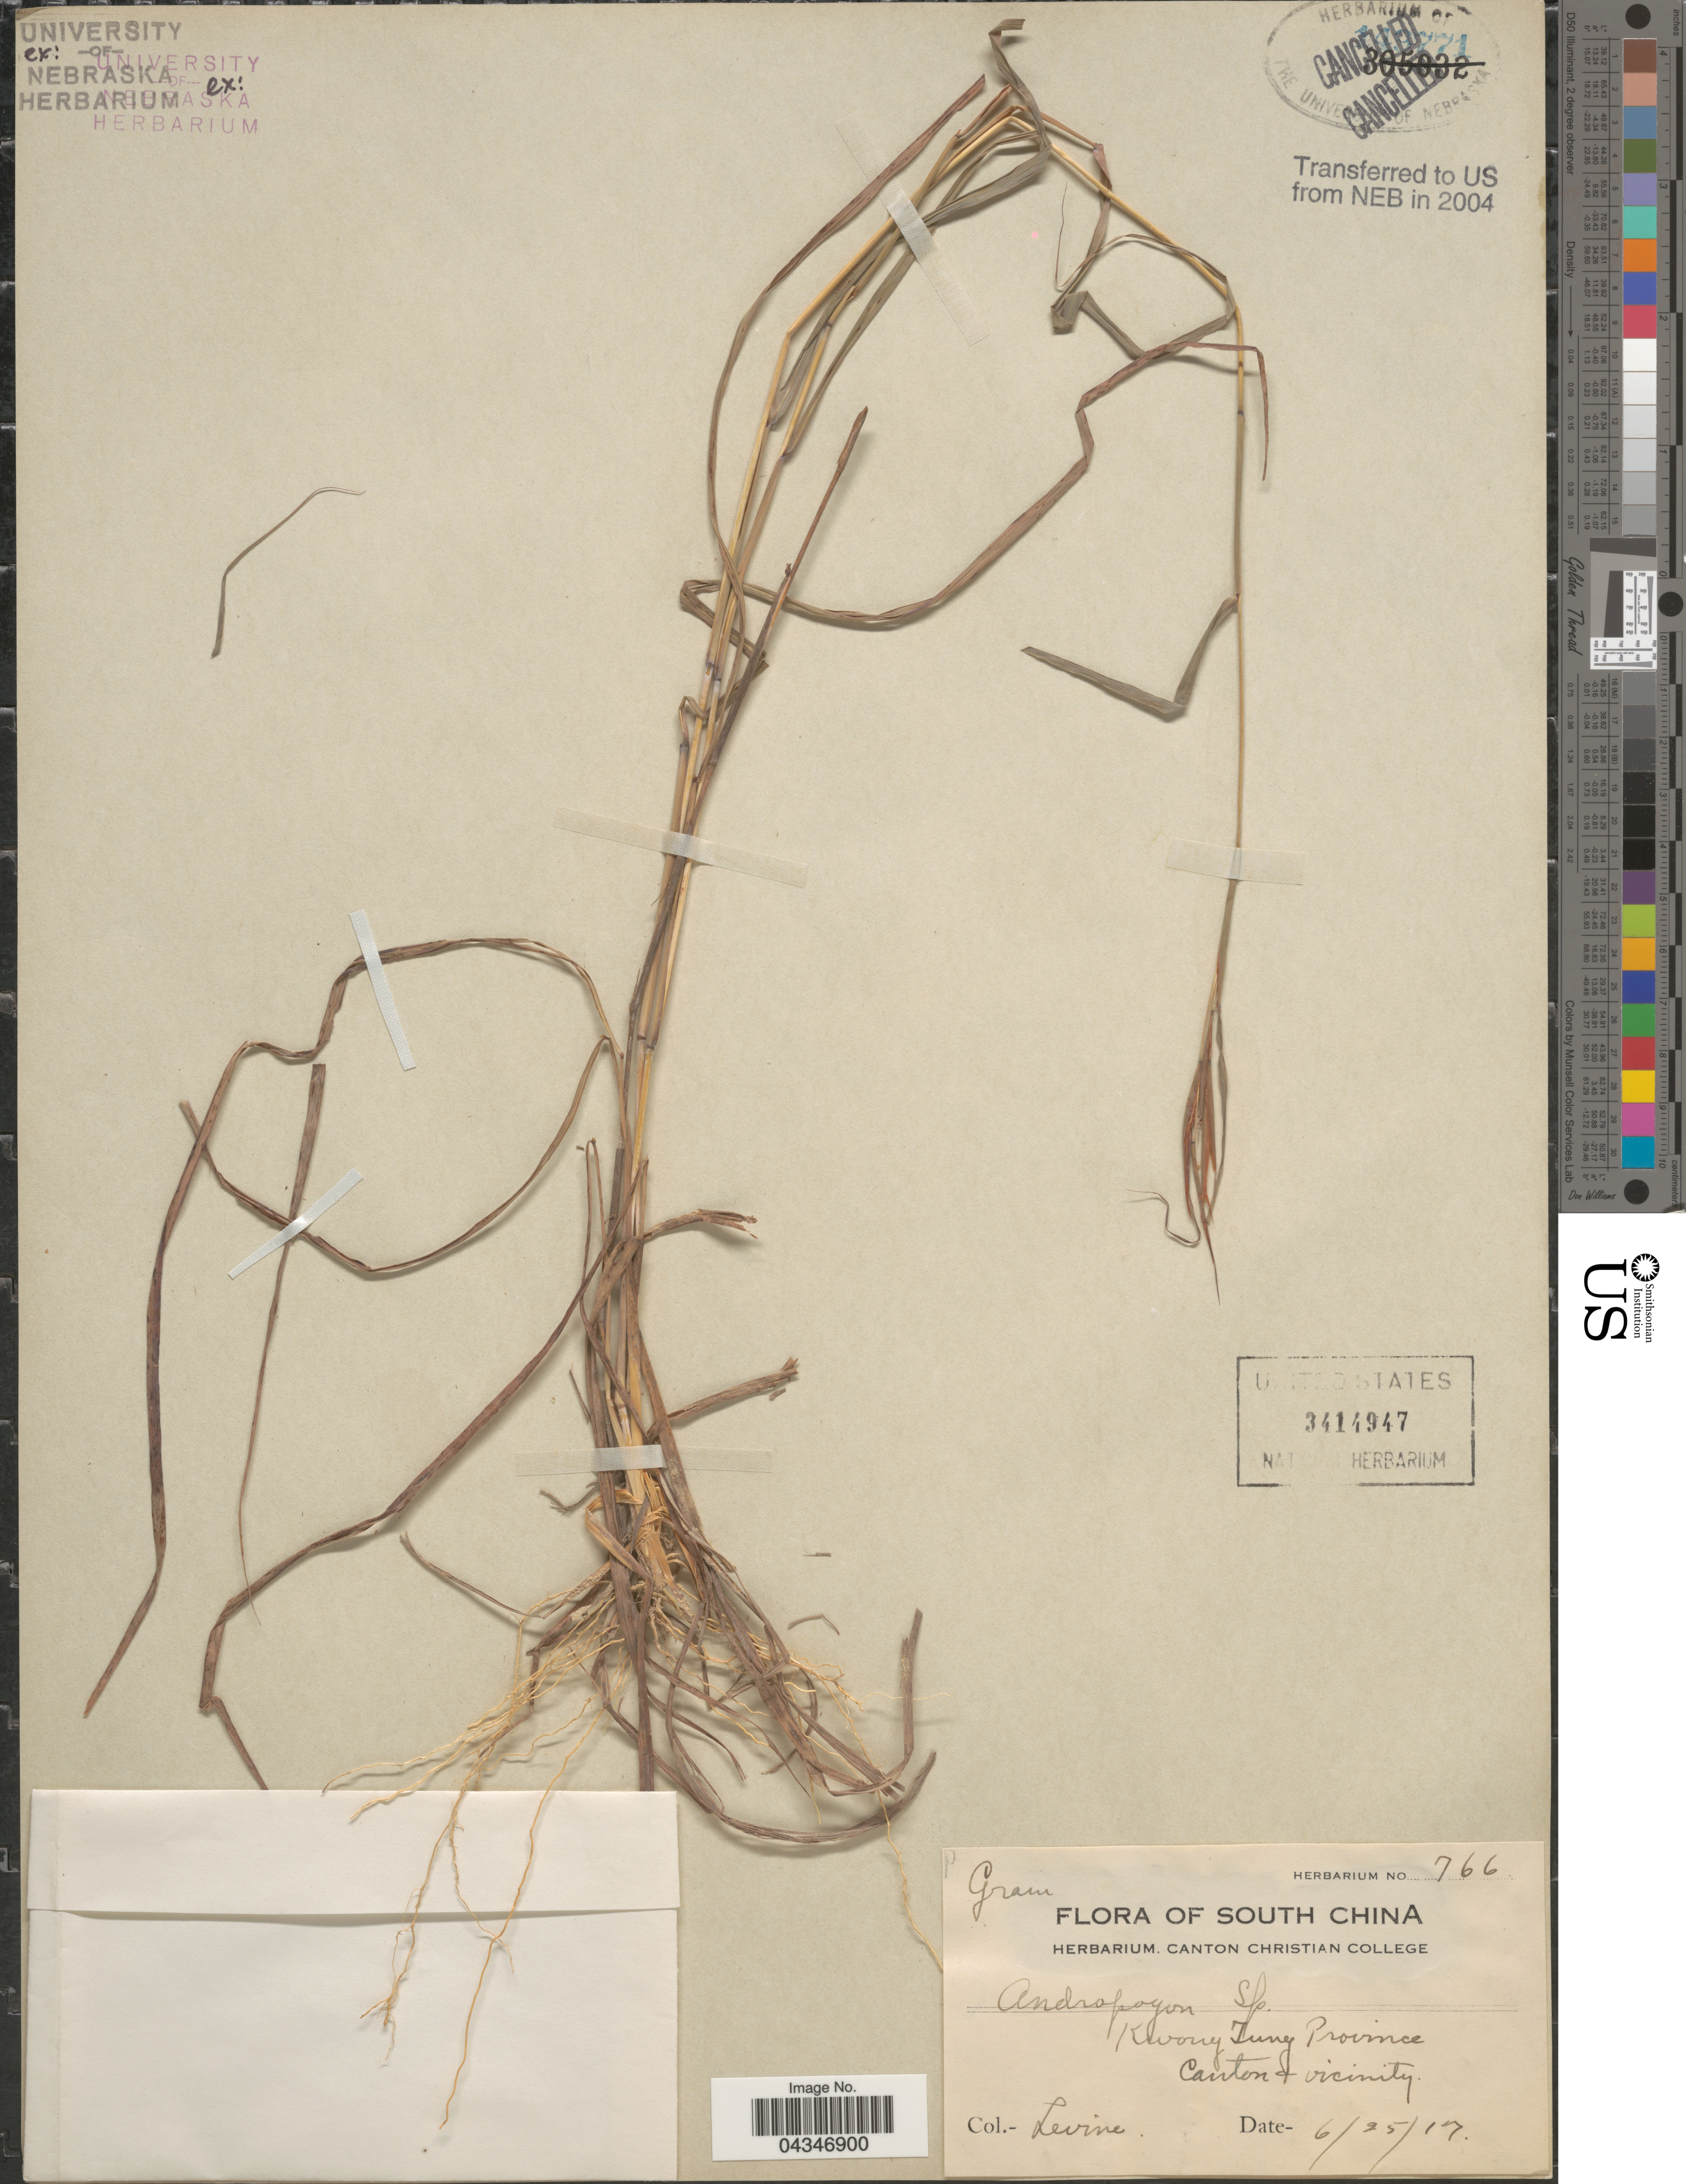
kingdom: Plantae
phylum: Tracheophyta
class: Liliopsida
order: Poales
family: Poaceae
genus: Andropogon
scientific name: Andropogon sp.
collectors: -. Levine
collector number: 766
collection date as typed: Transcribed d/m/y: 25/6/17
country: China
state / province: Guangdong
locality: South China. Kwong Tung Province. Canton & vicinity.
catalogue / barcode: US 3414947